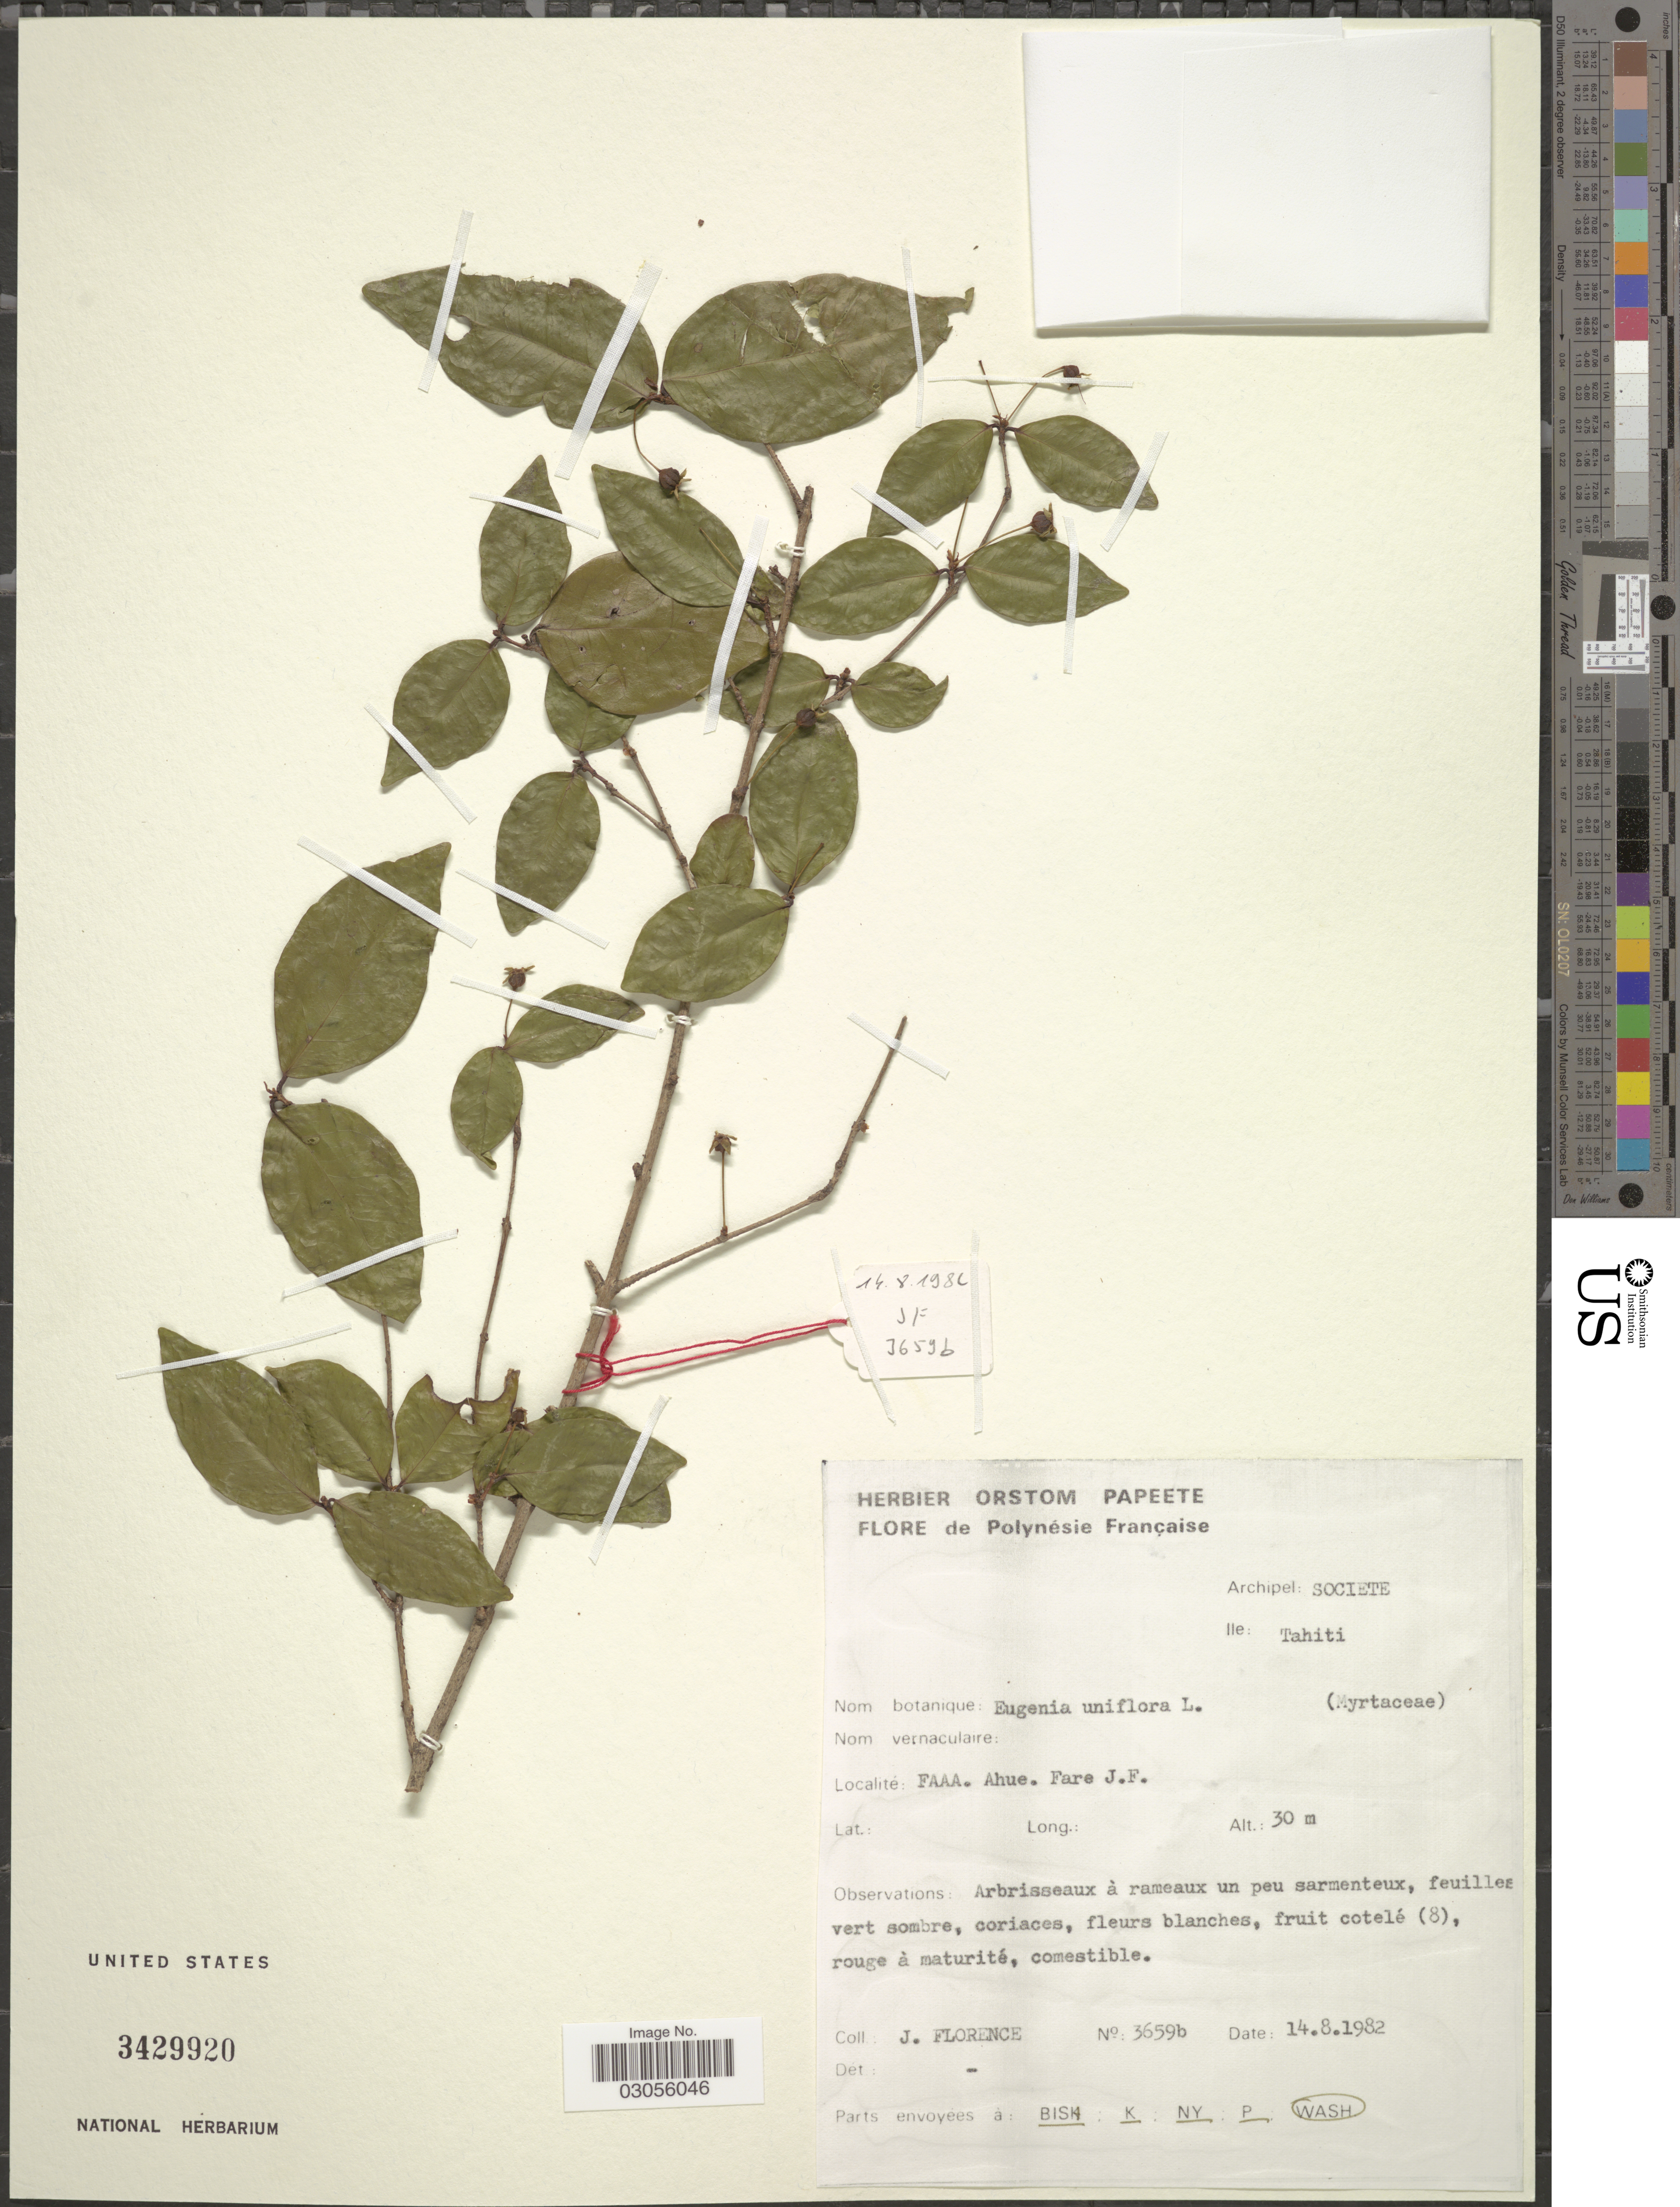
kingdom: Plantae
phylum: Tracheophyta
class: Magnoliopsida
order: Myrtales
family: Myrtaceae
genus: Eugenia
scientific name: Eugenia uniflora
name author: L.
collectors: J. Florence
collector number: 3659b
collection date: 1982-08-14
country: French Polynesia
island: Tahiti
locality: Archipel: Societe, Ile: Tahiti. Faaa. Ahue. Fare J. F.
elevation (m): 30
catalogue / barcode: US 3429920